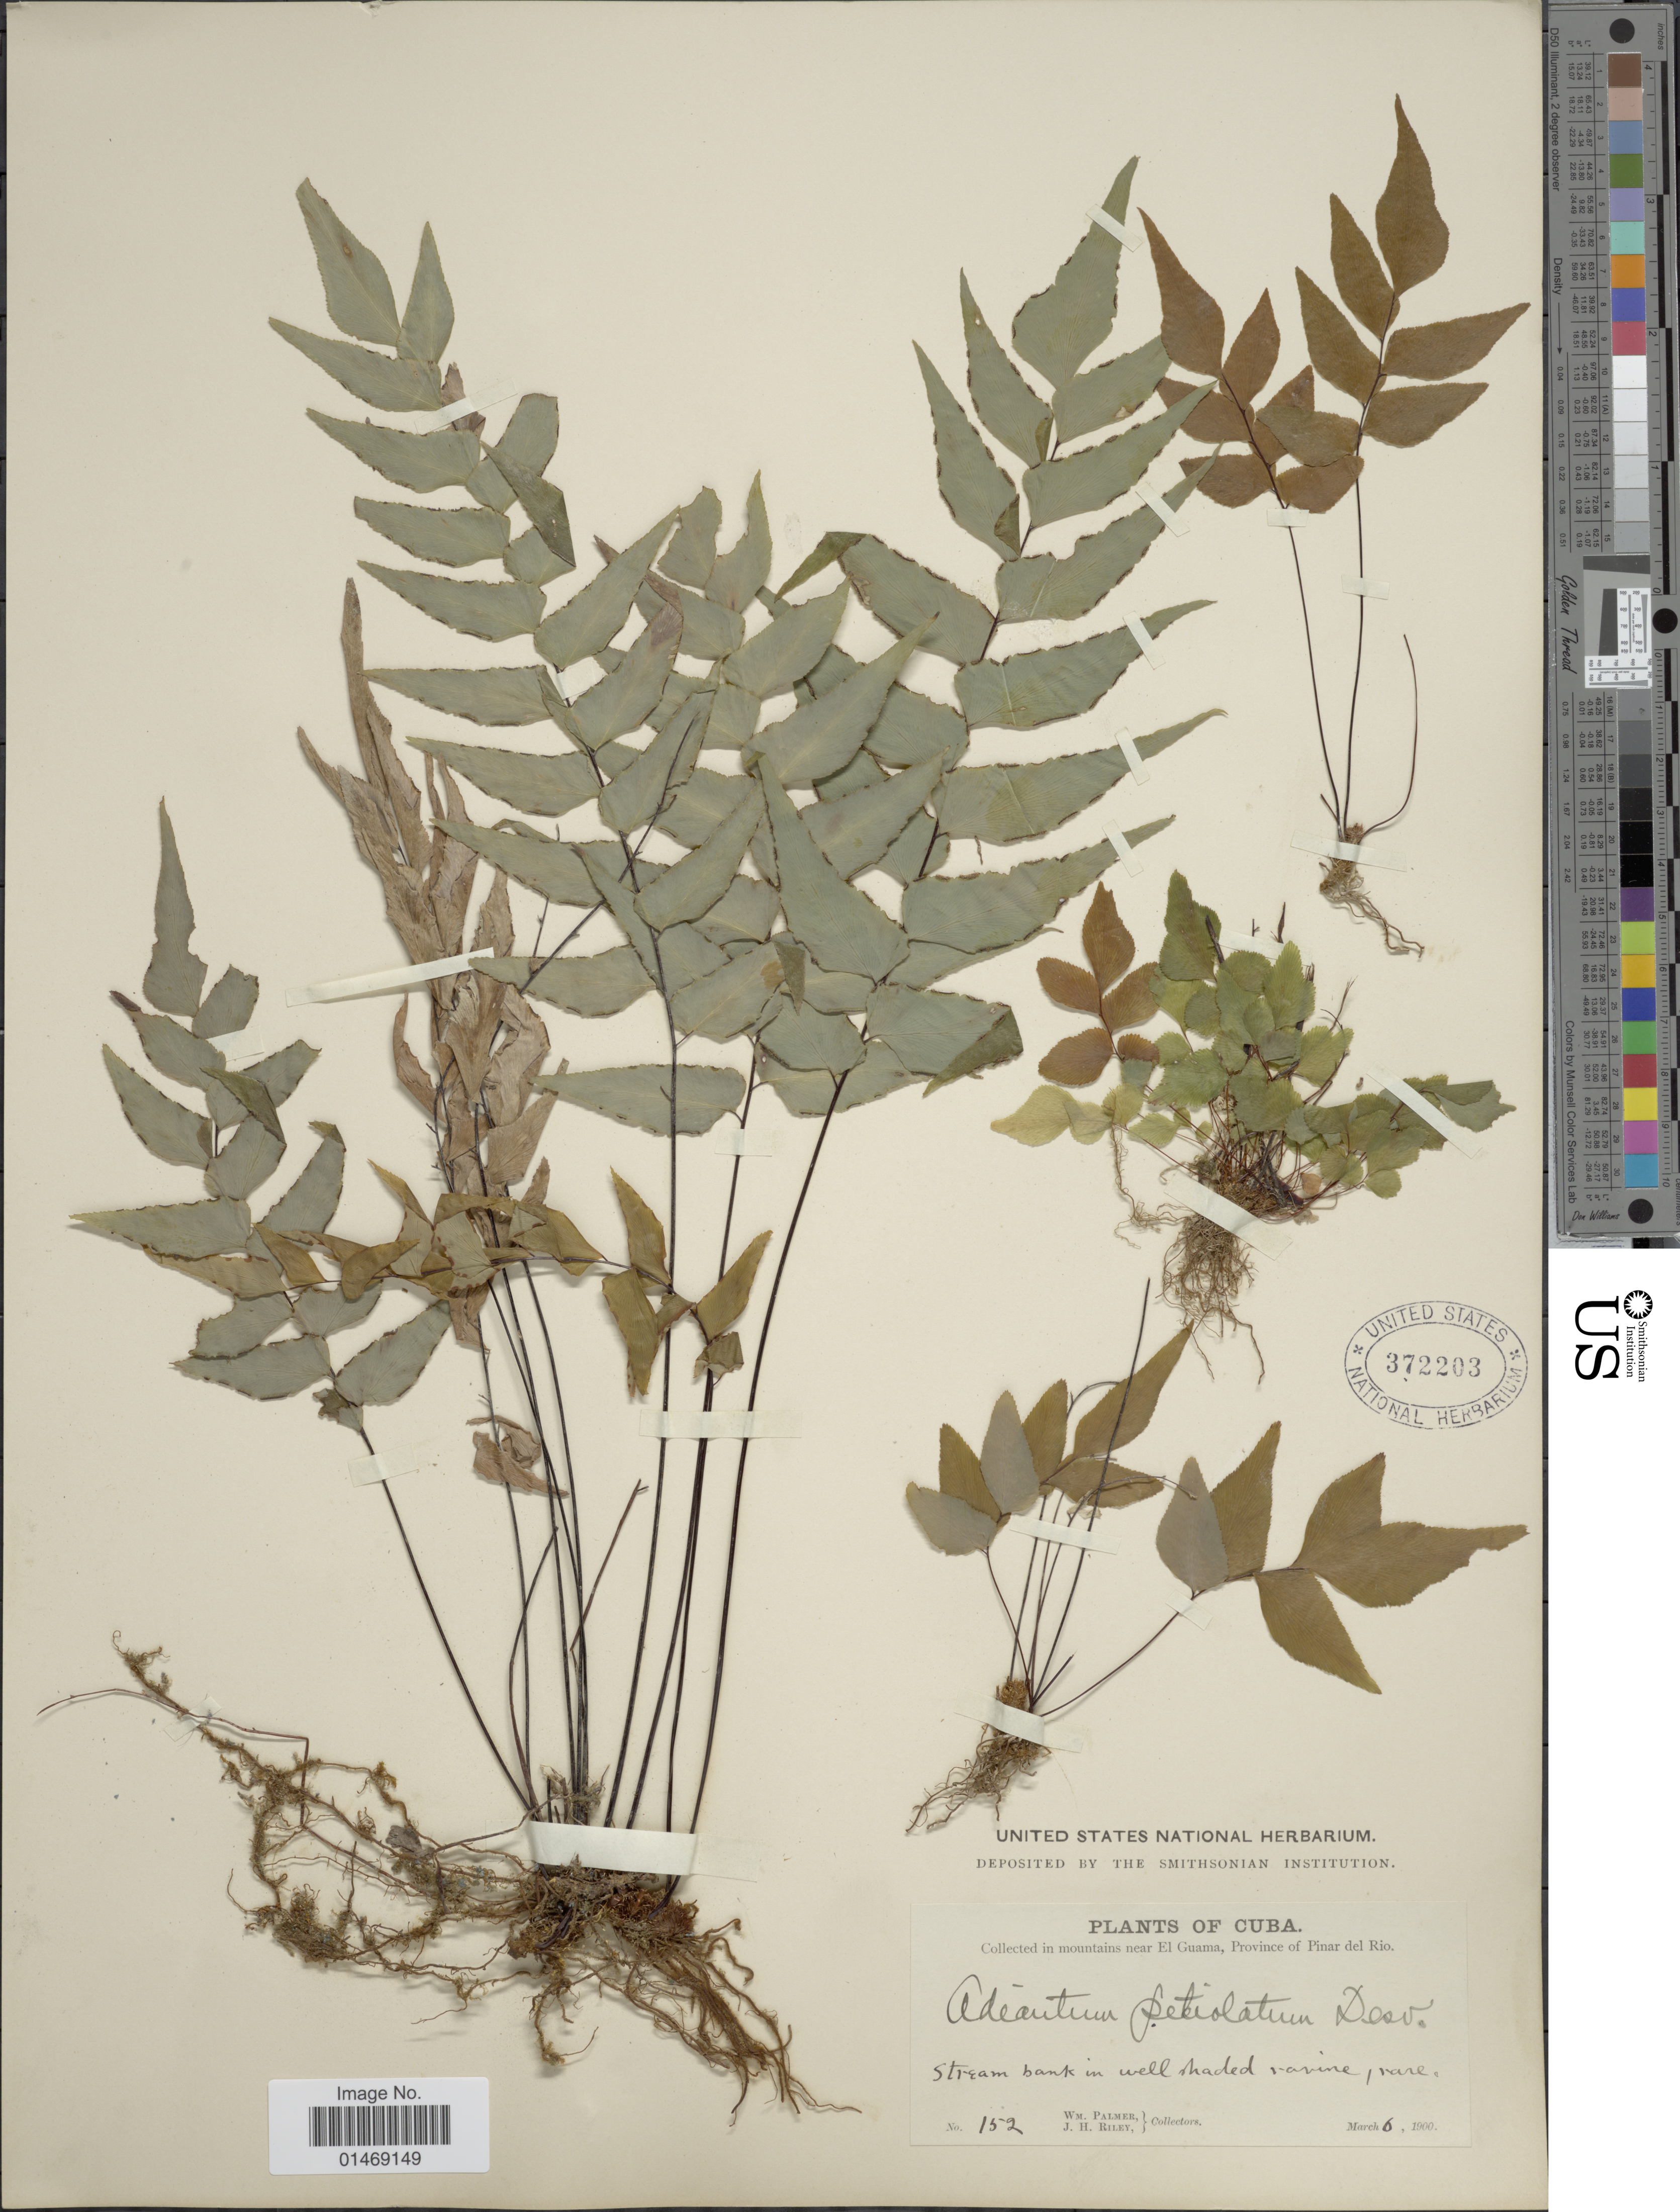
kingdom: Plantae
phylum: Tracheophyta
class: Polypodiopsida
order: Polypodiales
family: Pteridaceae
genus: Adiantum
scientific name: Adiantum petiolatum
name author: Desv.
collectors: W. Palmer & J. H. Riley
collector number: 152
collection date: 1900-03-06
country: Cuba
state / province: Pinar del Río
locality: In mountains near El Guama, stream bank in well shaded ravine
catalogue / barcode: US 372203